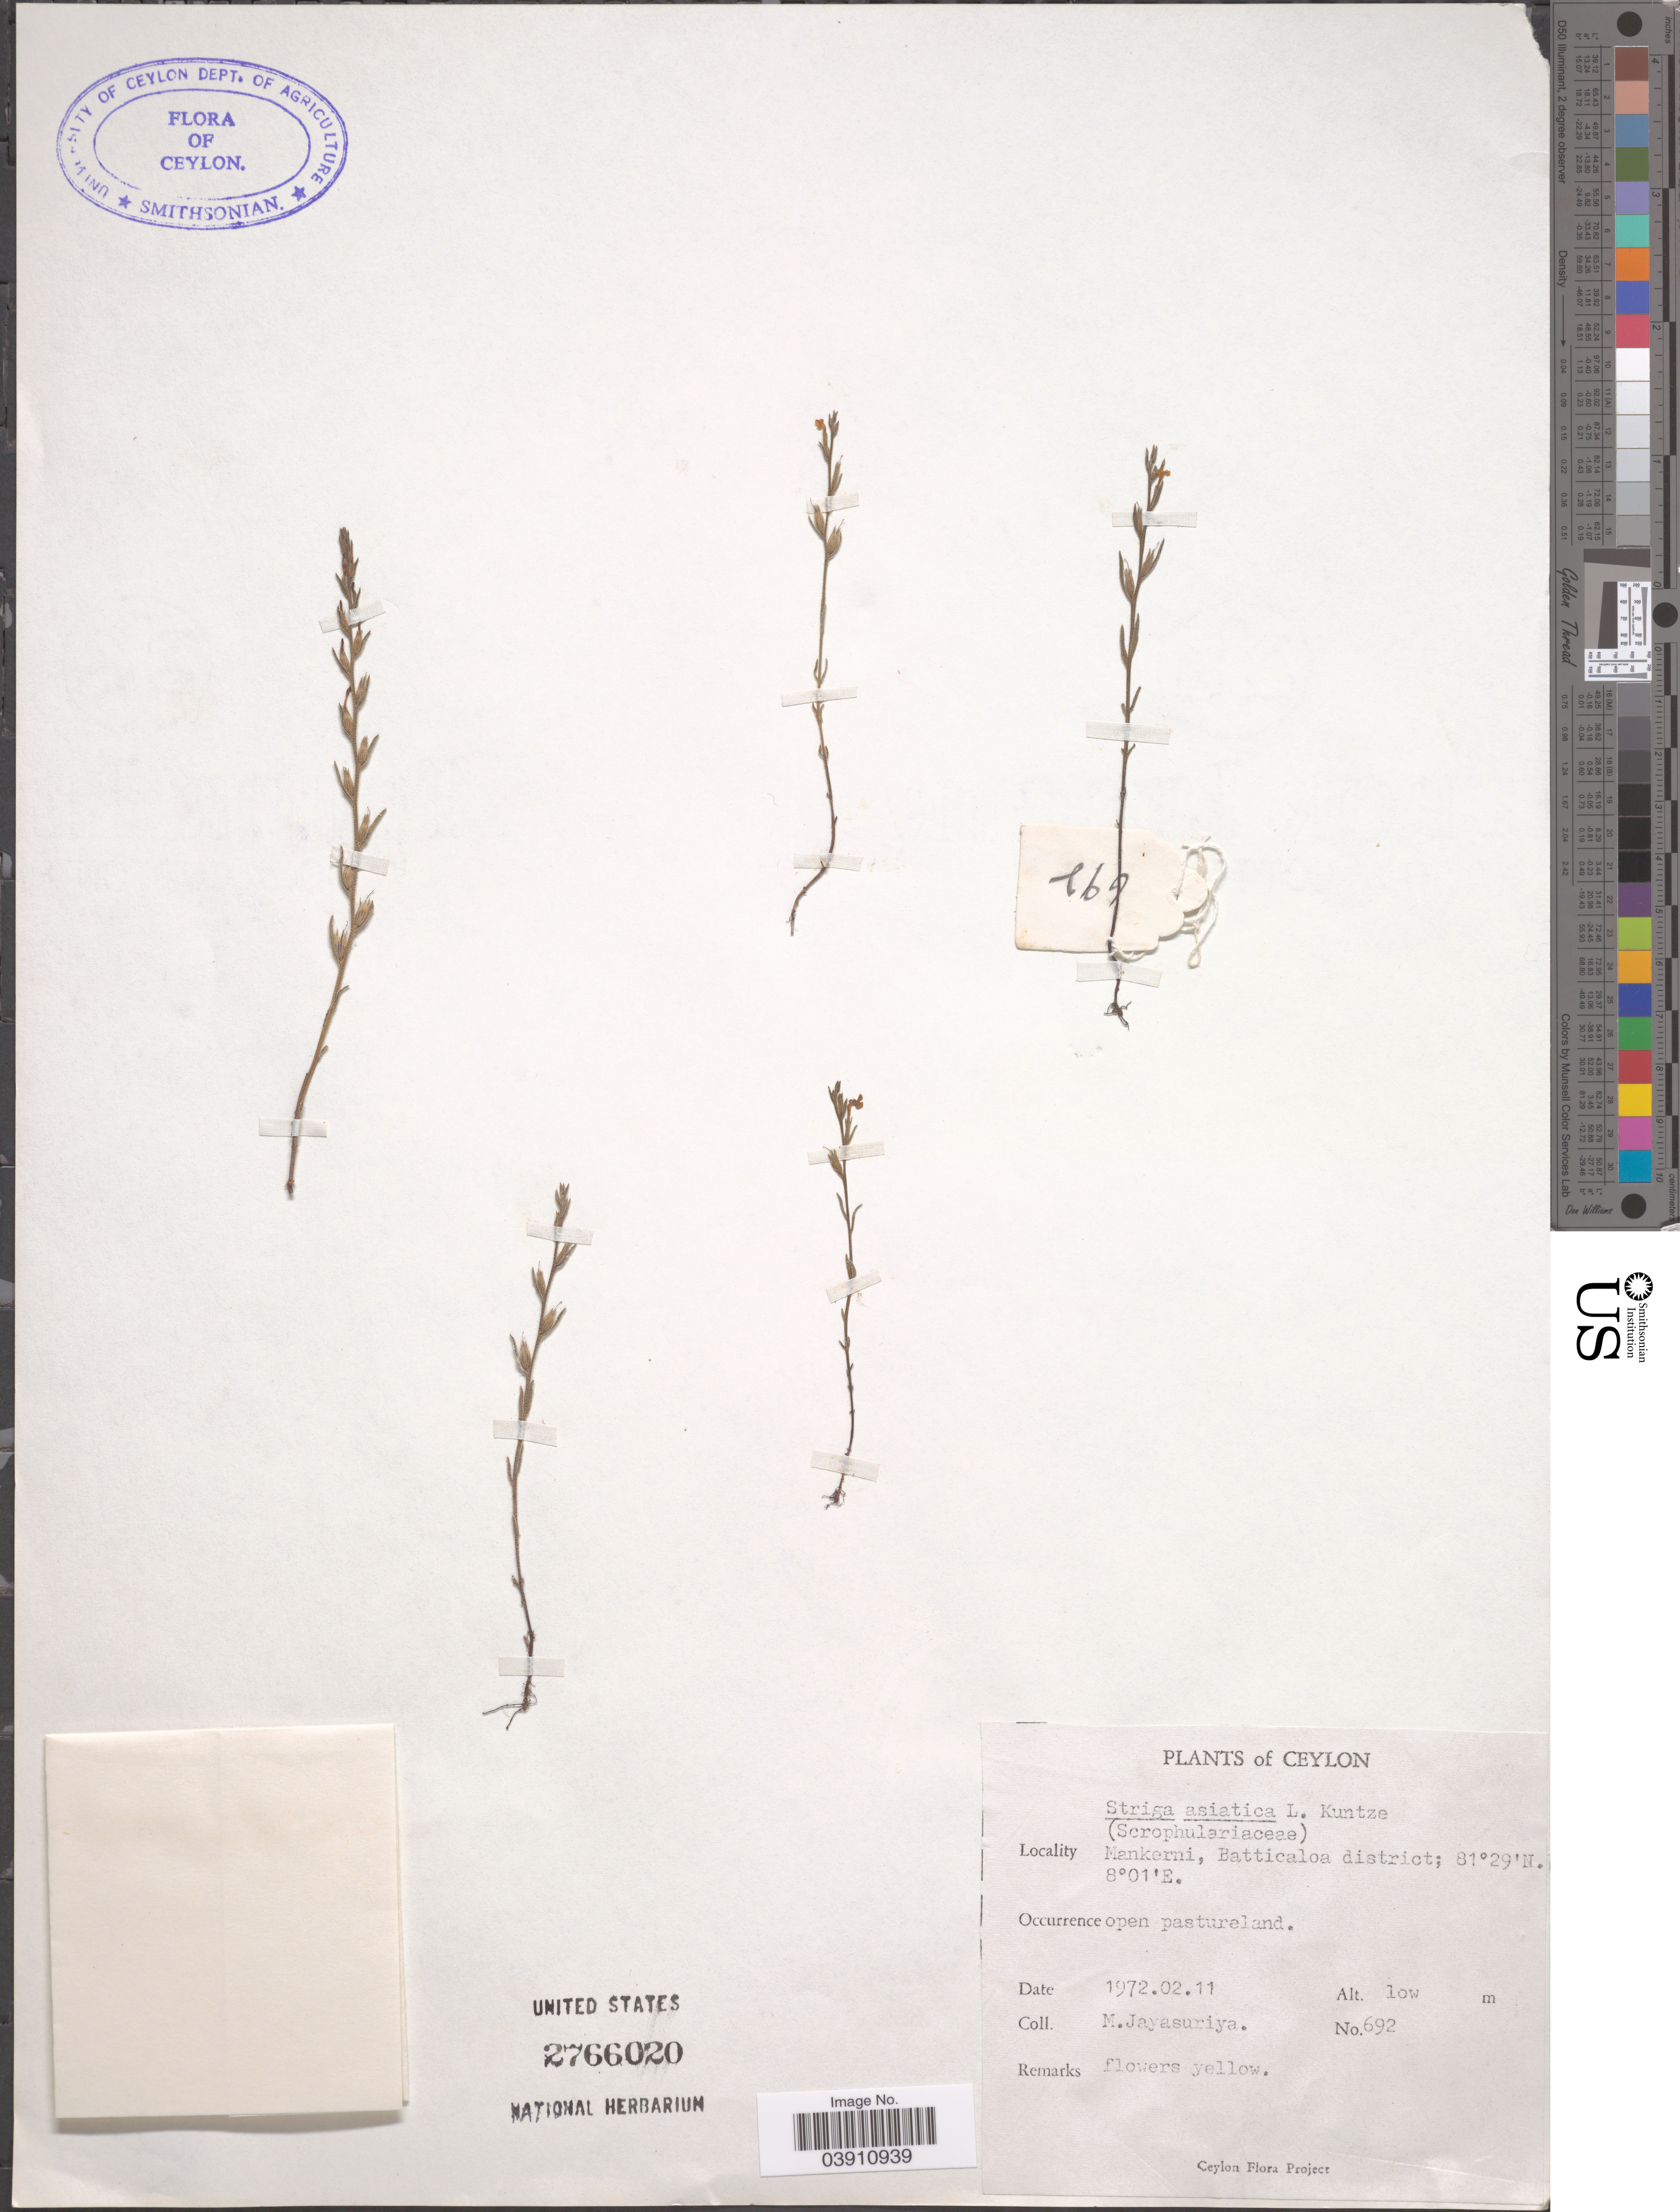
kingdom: Plantae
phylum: Tracheophyta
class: Magnoliopsida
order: Lamiales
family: Orobanchaceae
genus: Striga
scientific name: Striga lutea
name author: Lour.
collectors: M. Jayasuriya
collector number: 692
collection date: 1972-02-11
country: Sri Lanka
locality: Ceylon. Mankerni, Batticaloa district.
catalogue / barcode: US 2766020